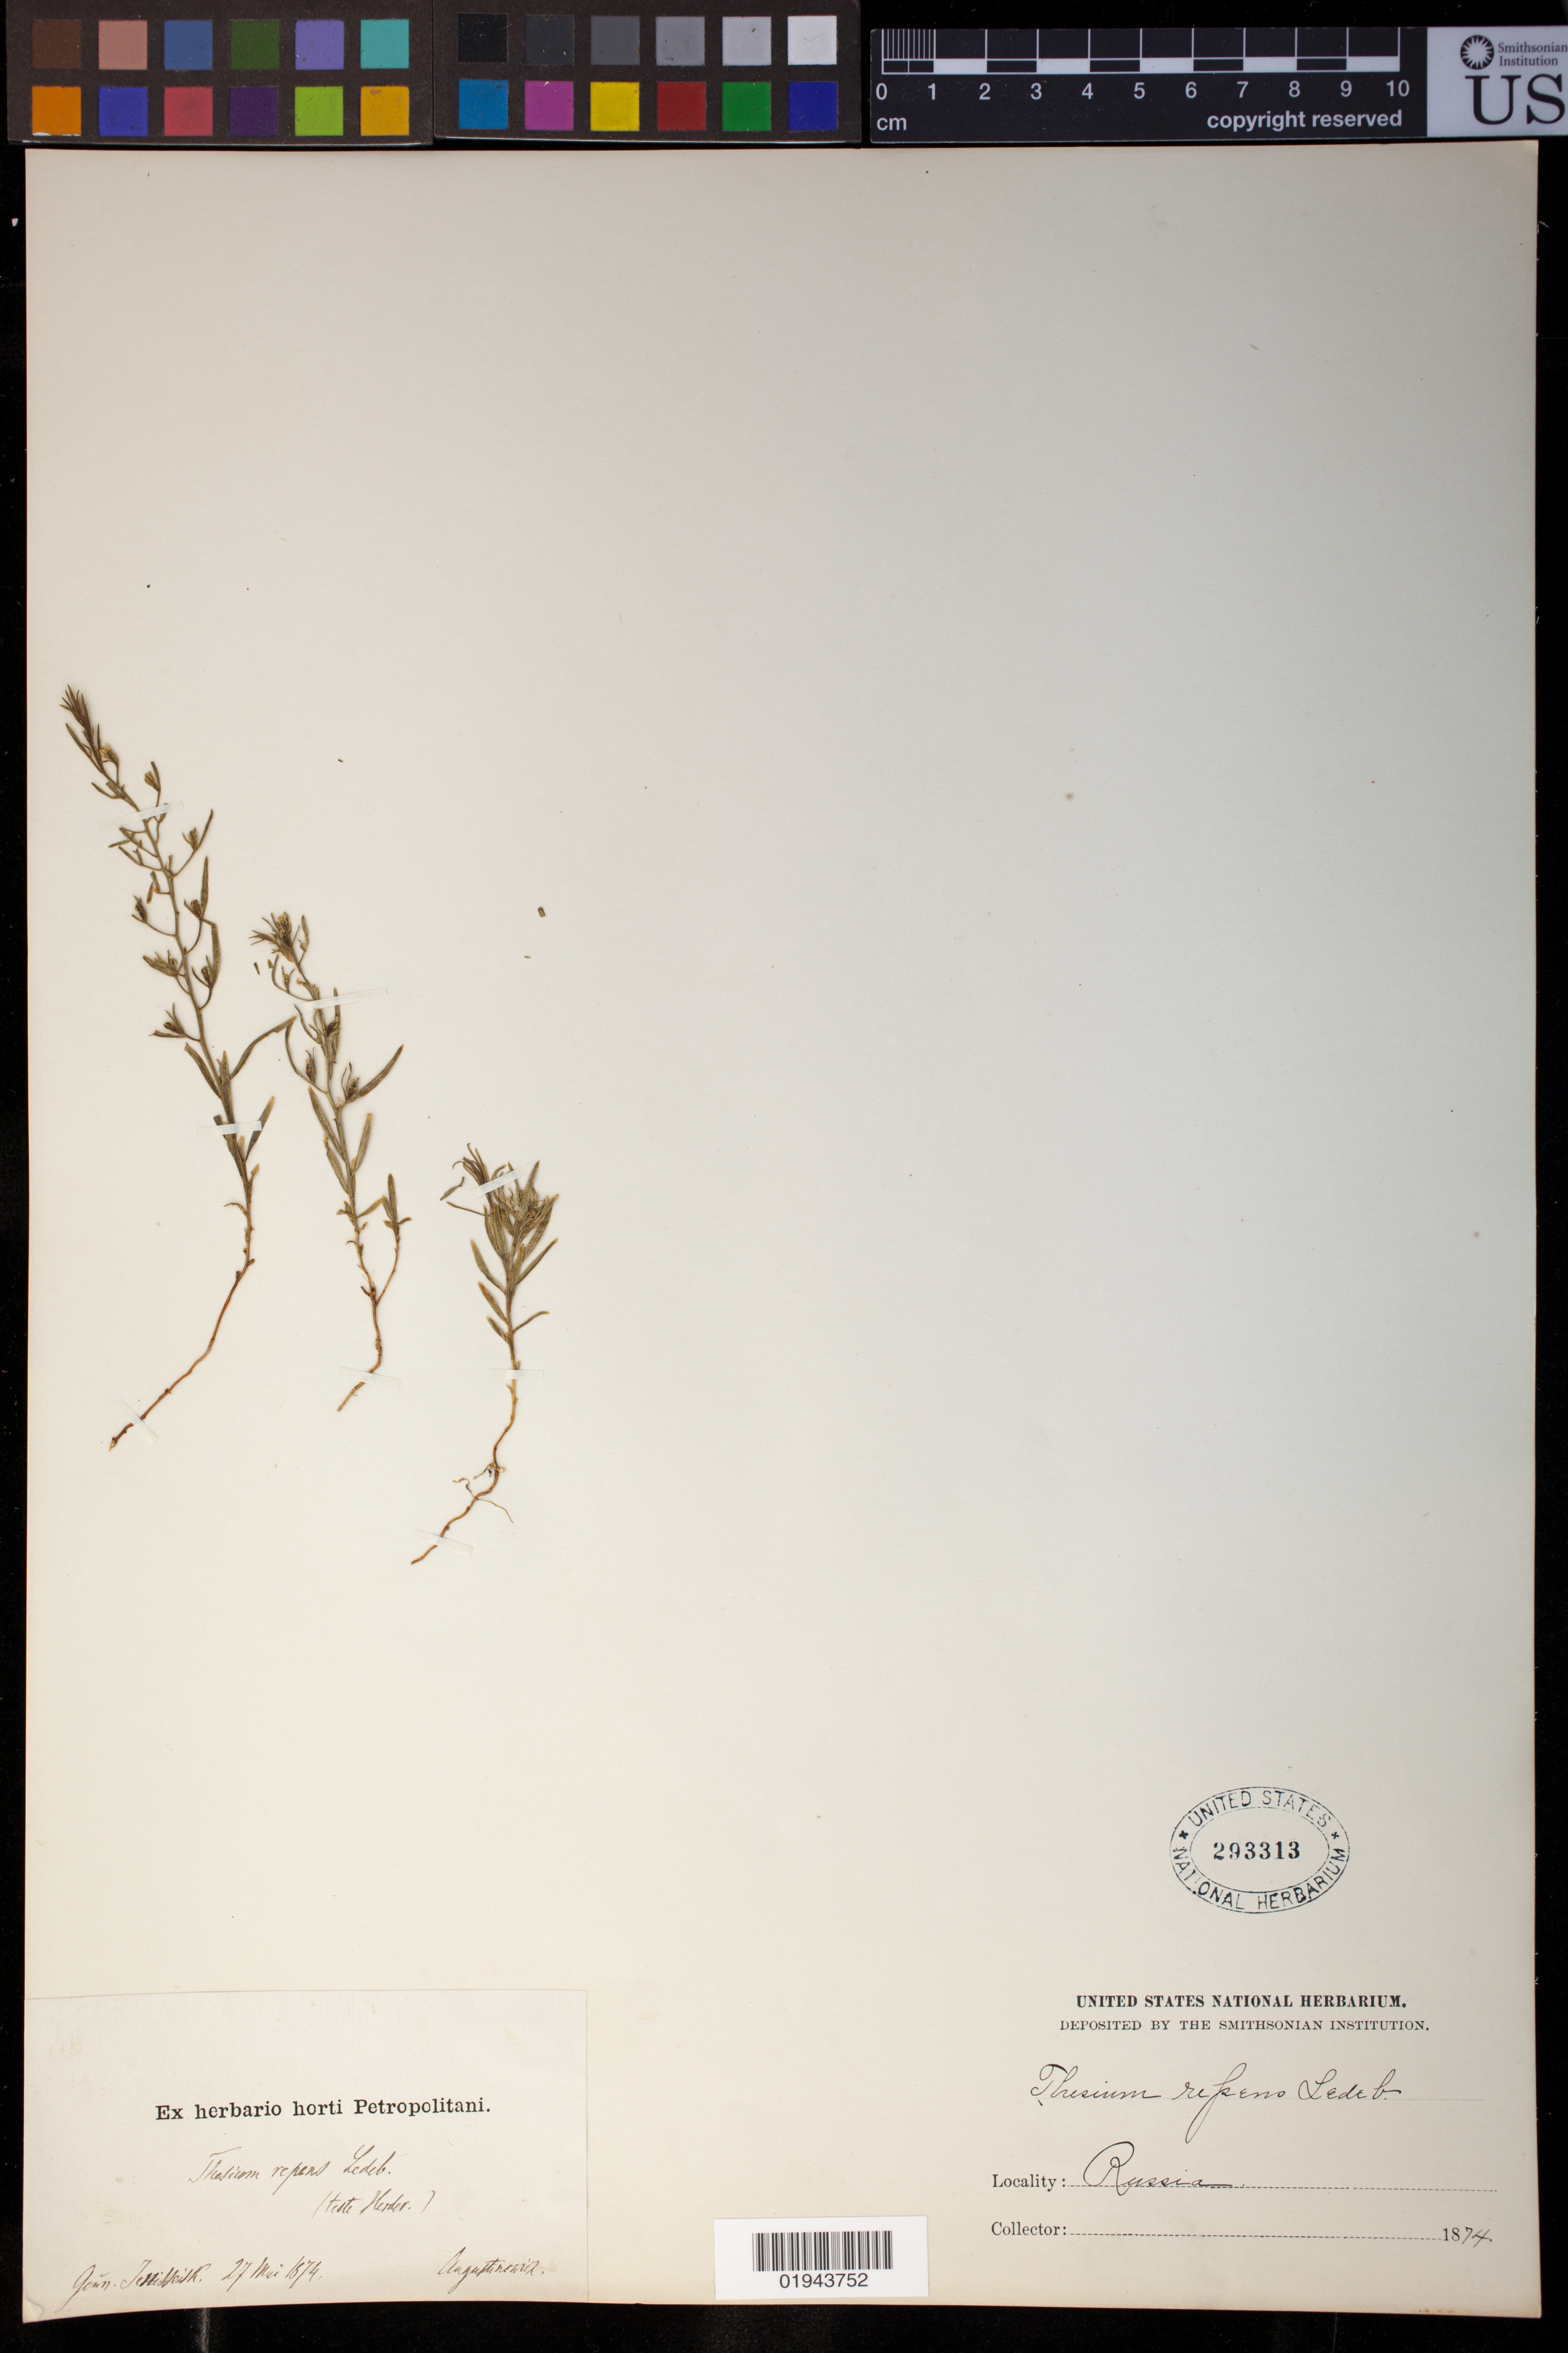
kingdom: Plantae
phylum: Tracheophyta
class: Magnoliopsida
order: Santalales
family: Thesiaceae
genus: Thesium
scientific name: Thesium repens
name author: Ledeb.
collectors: T. Augustinowicz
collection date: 1874-05-27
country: Russian Federation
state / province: Altai Krai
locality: Goun. Tenisseisk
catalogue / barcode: US 293313